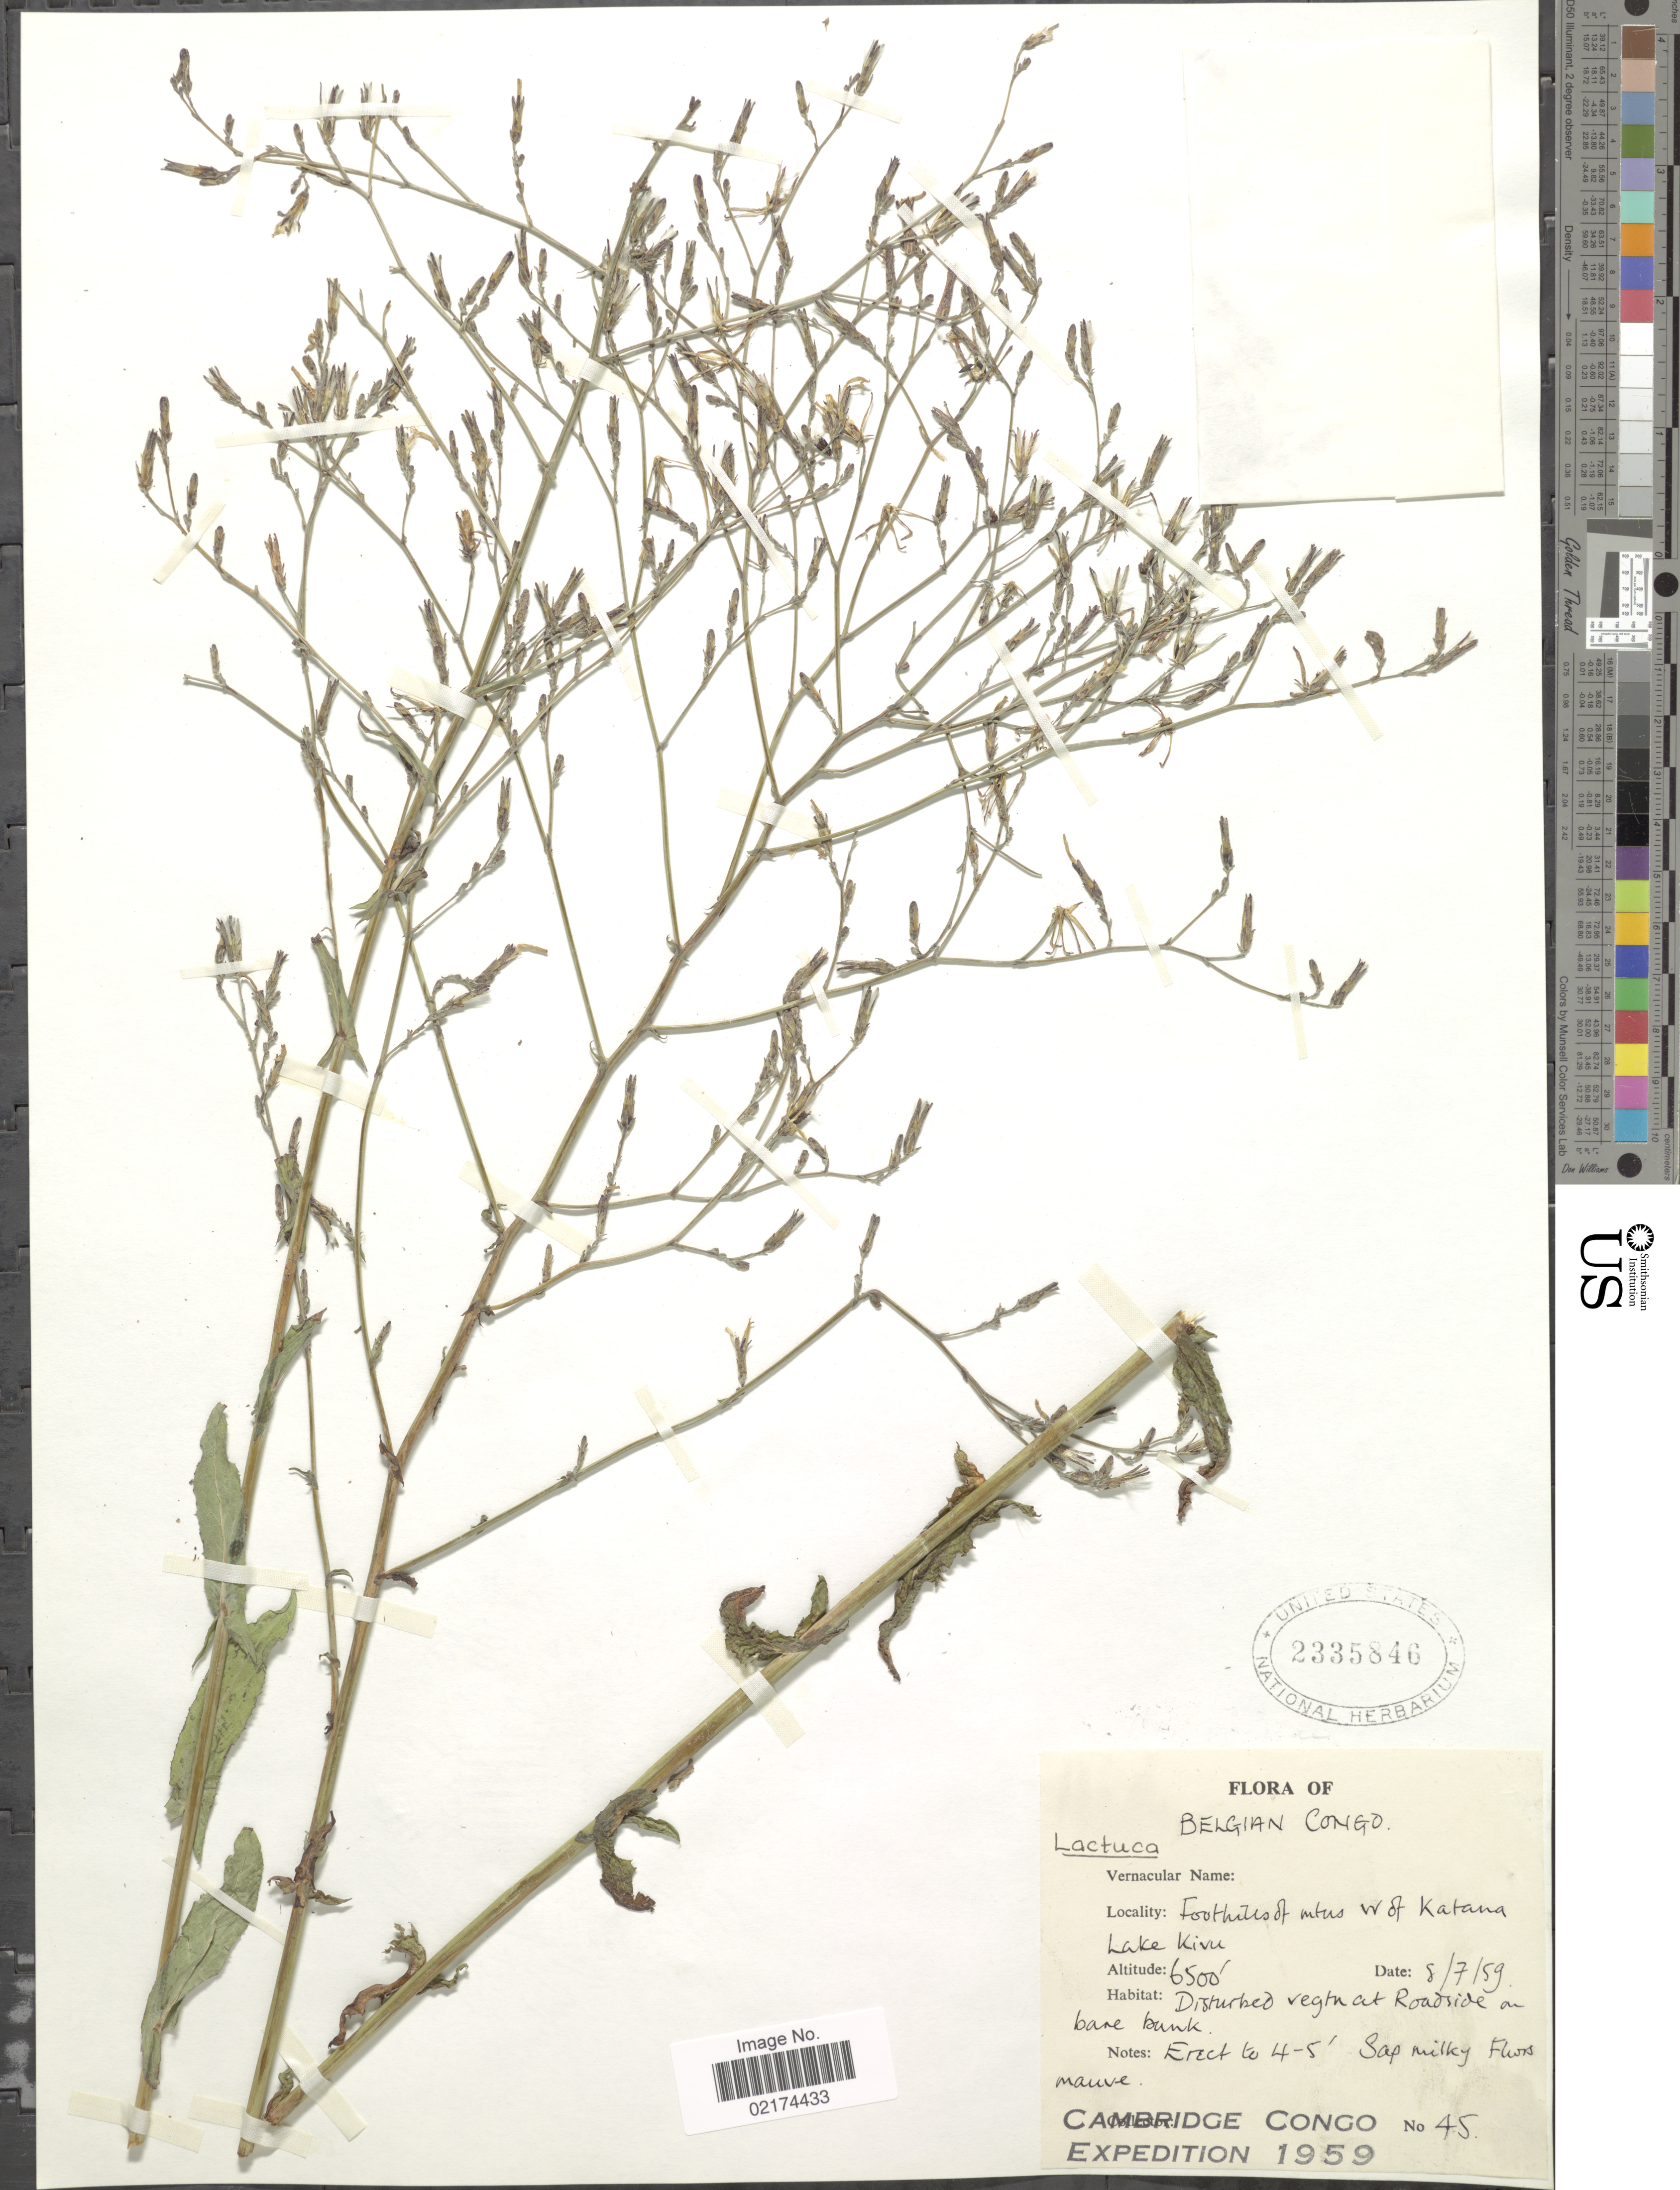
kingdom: Plantae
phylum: Tracheophyta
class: Magnoliopsida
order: Asterales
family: Asteraceae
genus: Lactuca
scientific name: Lactuca sp.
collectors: Cambridge Congo Expedition 1959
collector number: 45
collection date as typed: Transcribed d/m/y: 8/7/59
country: Congo, Democratic Republic of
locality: Belgian Congo, Foothills of mtns W of Katana, Lake Kivu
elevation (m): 1981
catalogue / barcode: US 2335846